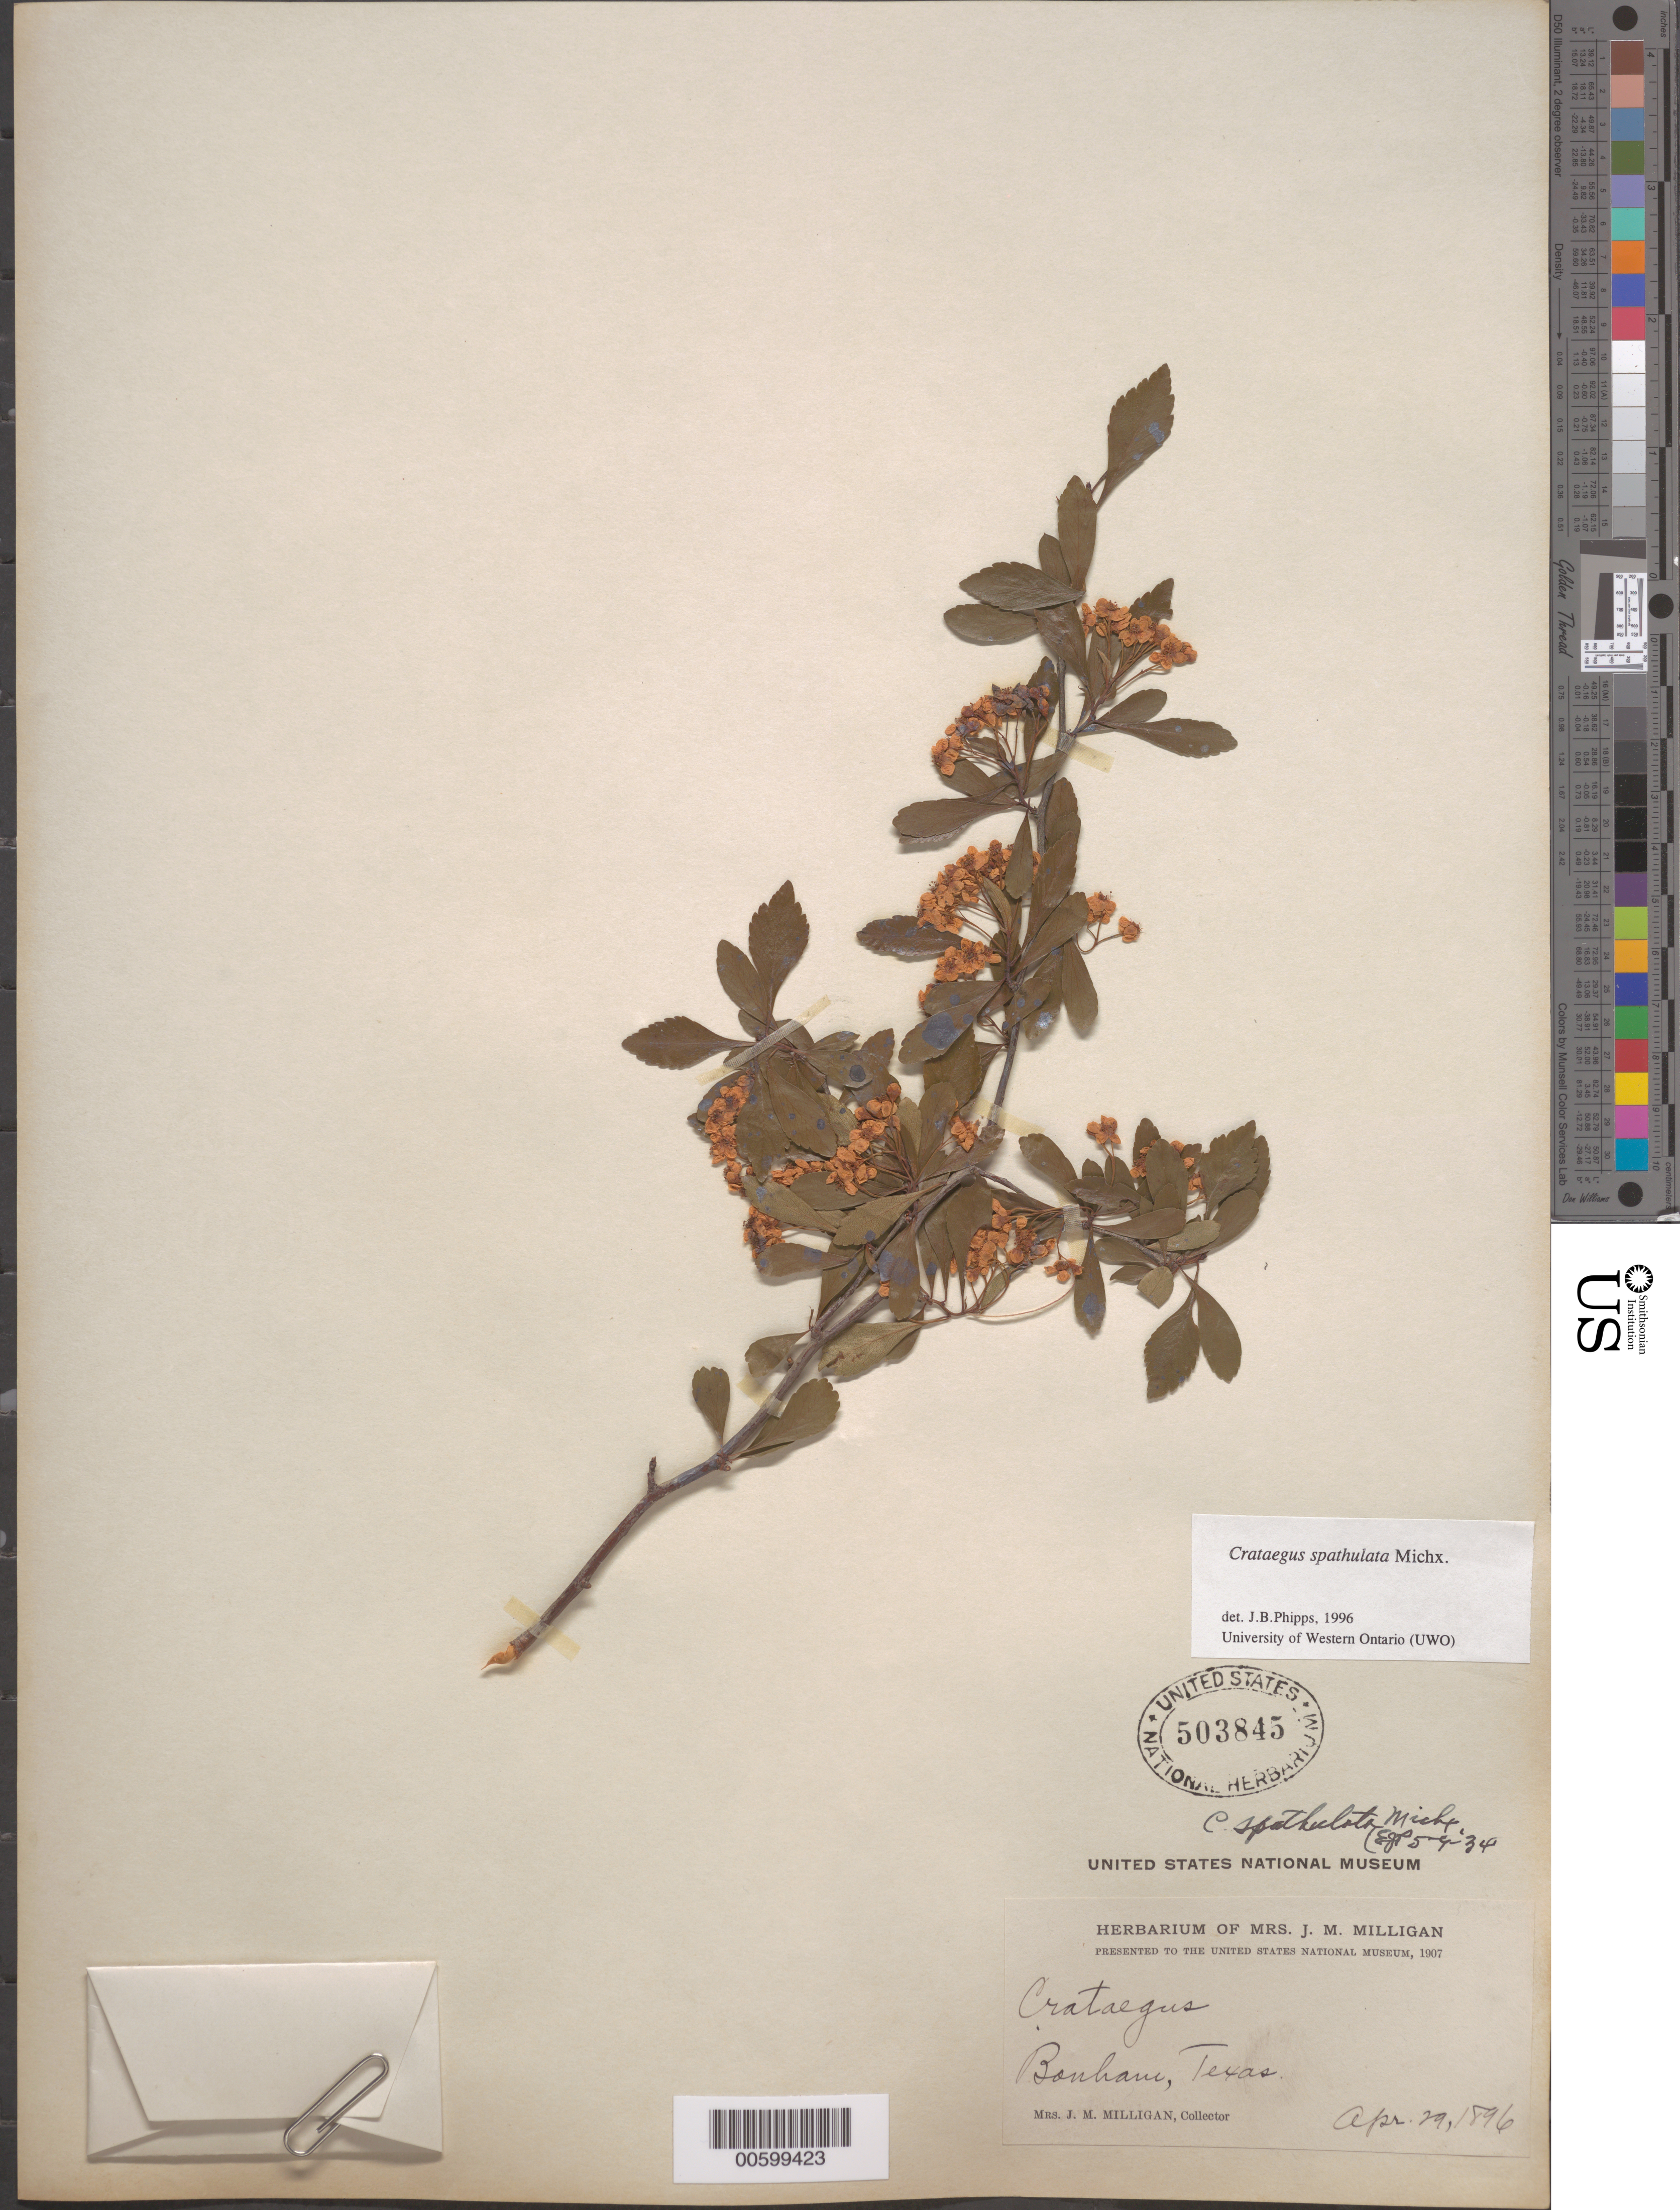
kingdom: Plantae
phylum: Tracheophyta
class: Magnoliopsida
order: Rosales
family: Rosaceae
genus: Crataegus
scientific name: Crataegus spathulata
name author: Michx.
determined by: Palmer, E. J.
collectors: J. M. Milligan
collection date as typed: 29 Apr 1896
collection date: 1896-04-29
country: United States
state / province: Texas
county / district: Fannin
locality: Bonham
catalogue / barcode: US 503845